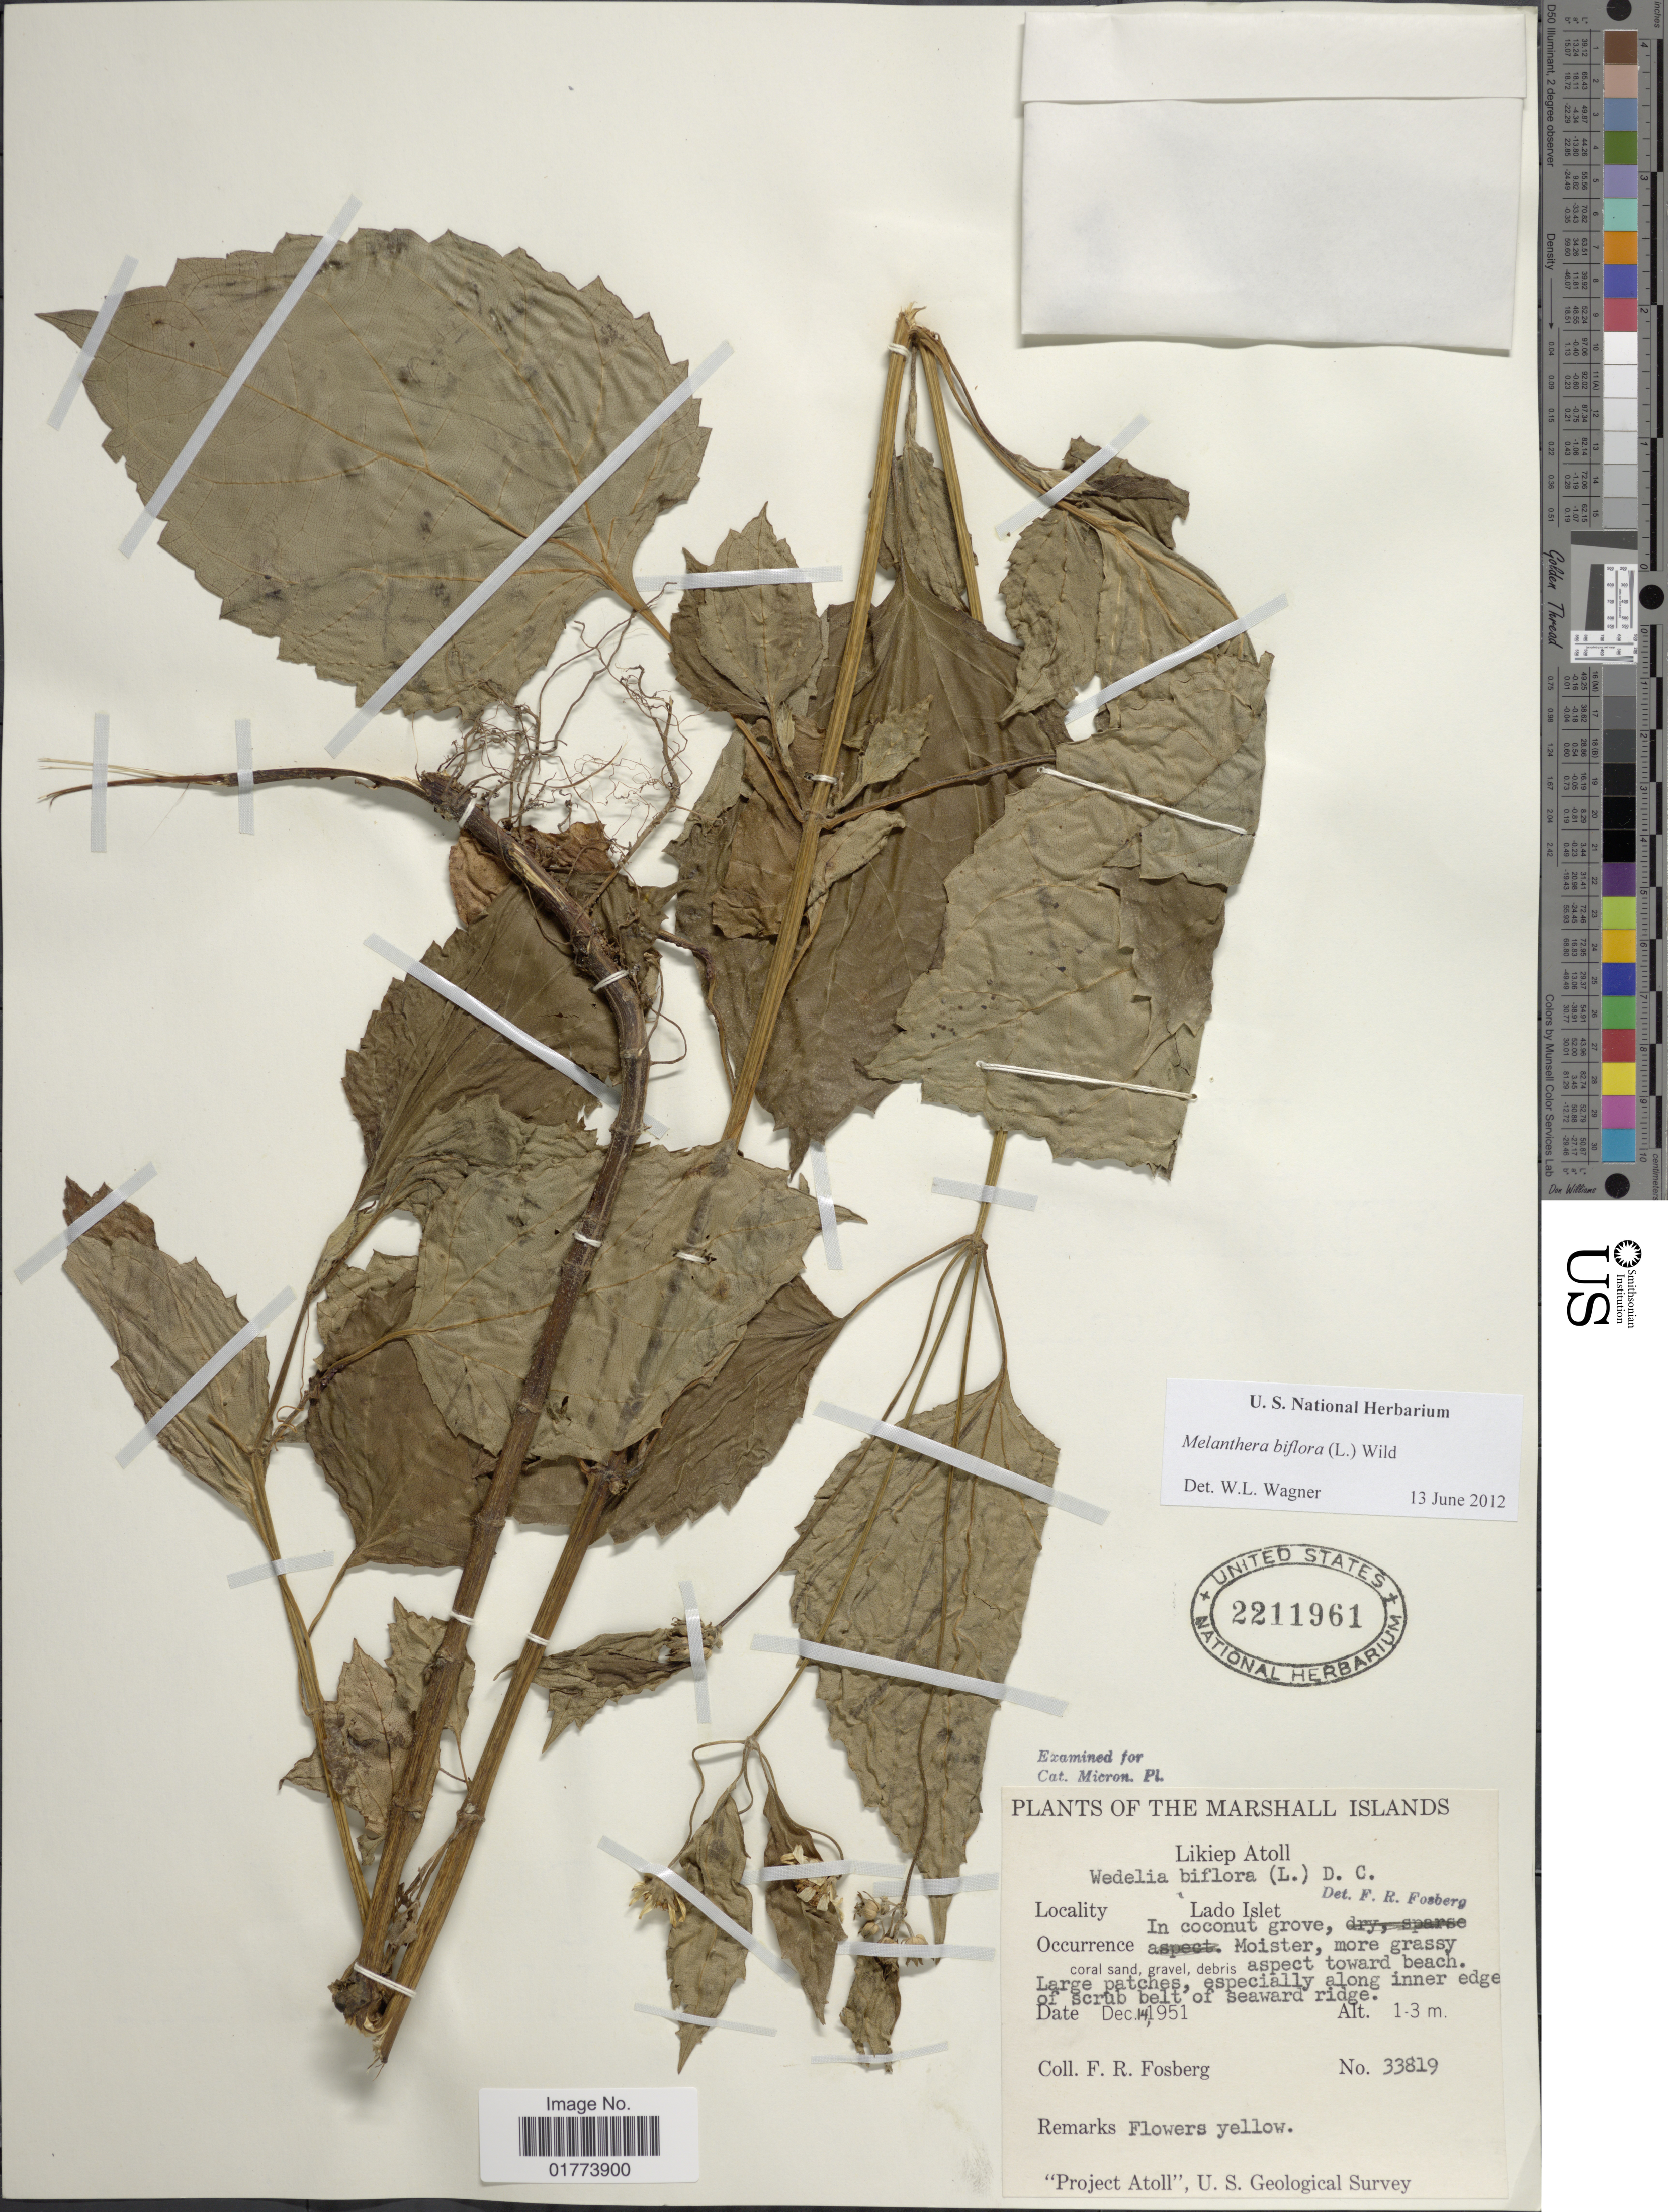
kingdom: Plantae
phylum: Tracheophyta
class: Magnoliopsida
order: Asterales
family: Asteraceae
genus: Wollastonia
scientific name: Wollastonia biflora var. biflora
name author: (L.) DC.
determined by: Wagner, W. L., (BOT), Smithsonian Institution - National Museum of Natural History (UNITED STATES)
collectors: F. R. Fosberg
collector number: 33819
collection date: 1951-12-14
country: Marshall Islands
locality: Likiep Atoll, Lado Islet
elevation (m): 1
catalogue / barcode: US 2211961